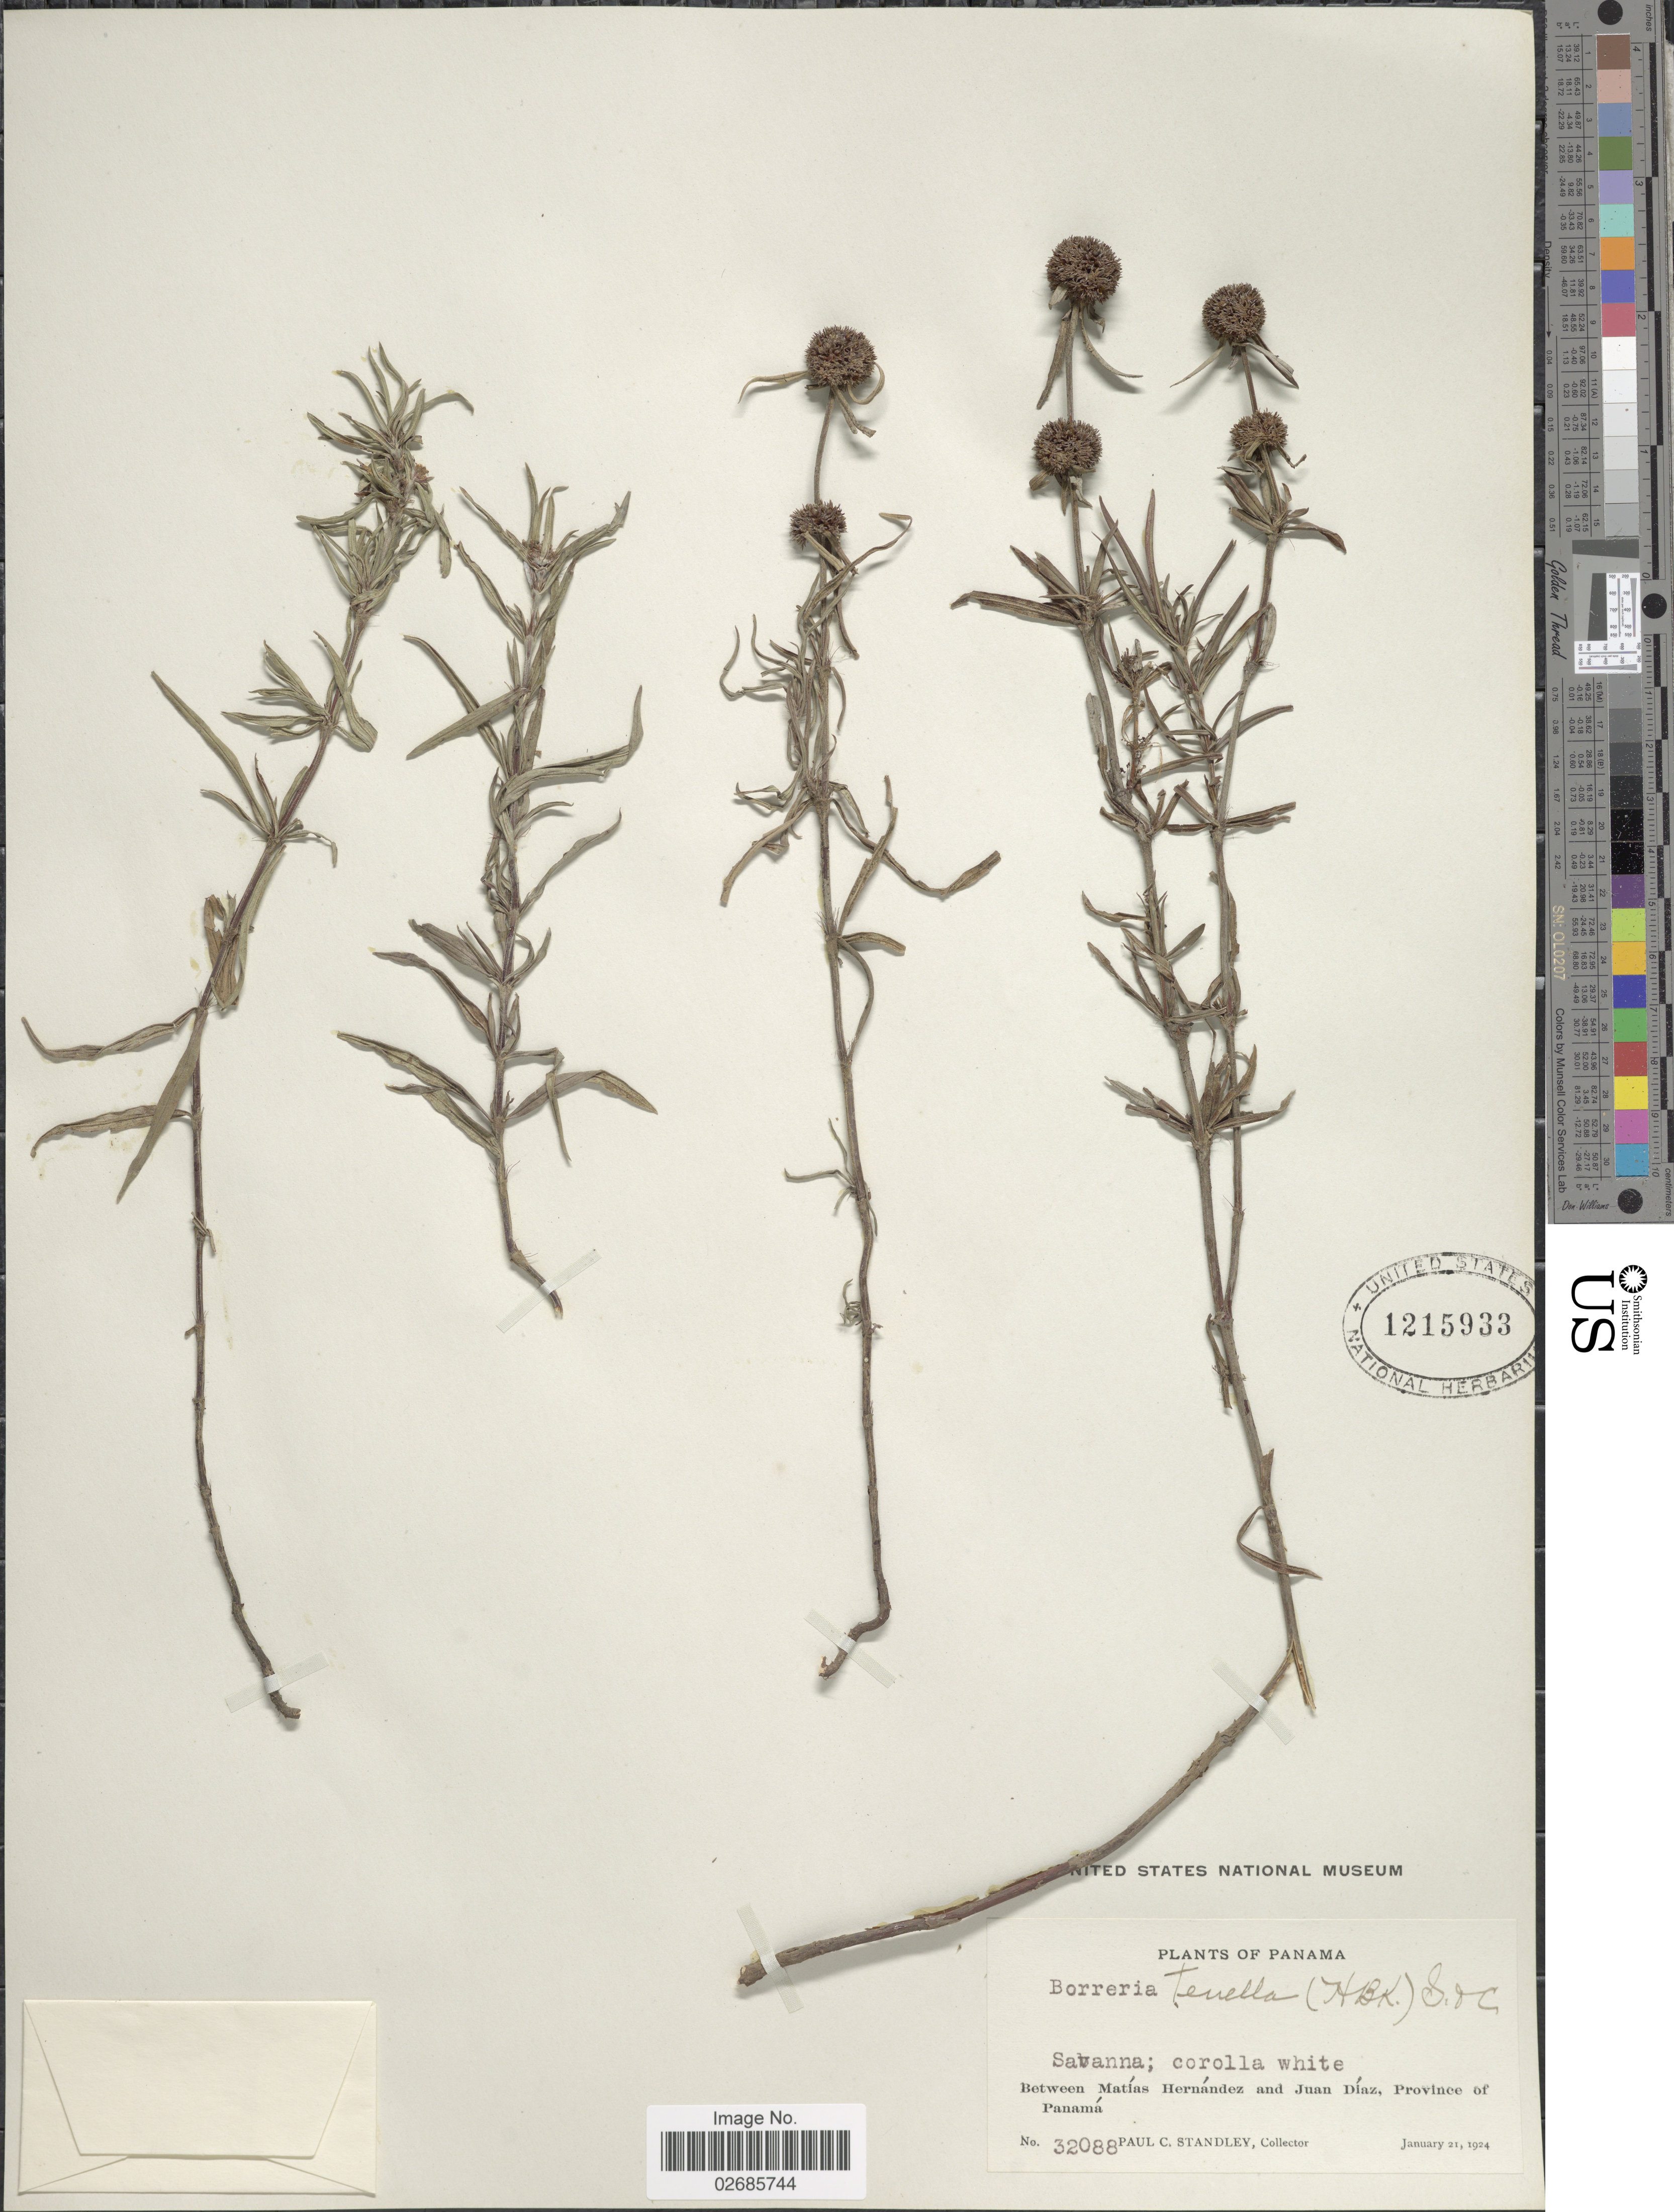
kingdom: Plantae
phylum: Tracheophyta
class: Magnoliopsida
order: Gentianales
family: Rubiaceae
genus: Borreria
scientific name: Borreria suaveolens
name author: G. Mey.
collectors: P. C. Standley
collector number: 32088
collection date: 1924-01-21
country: Panama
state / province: Panamá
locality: Savanna; Between Matías Hernández and Juan Díaz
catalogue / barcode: US 1215933